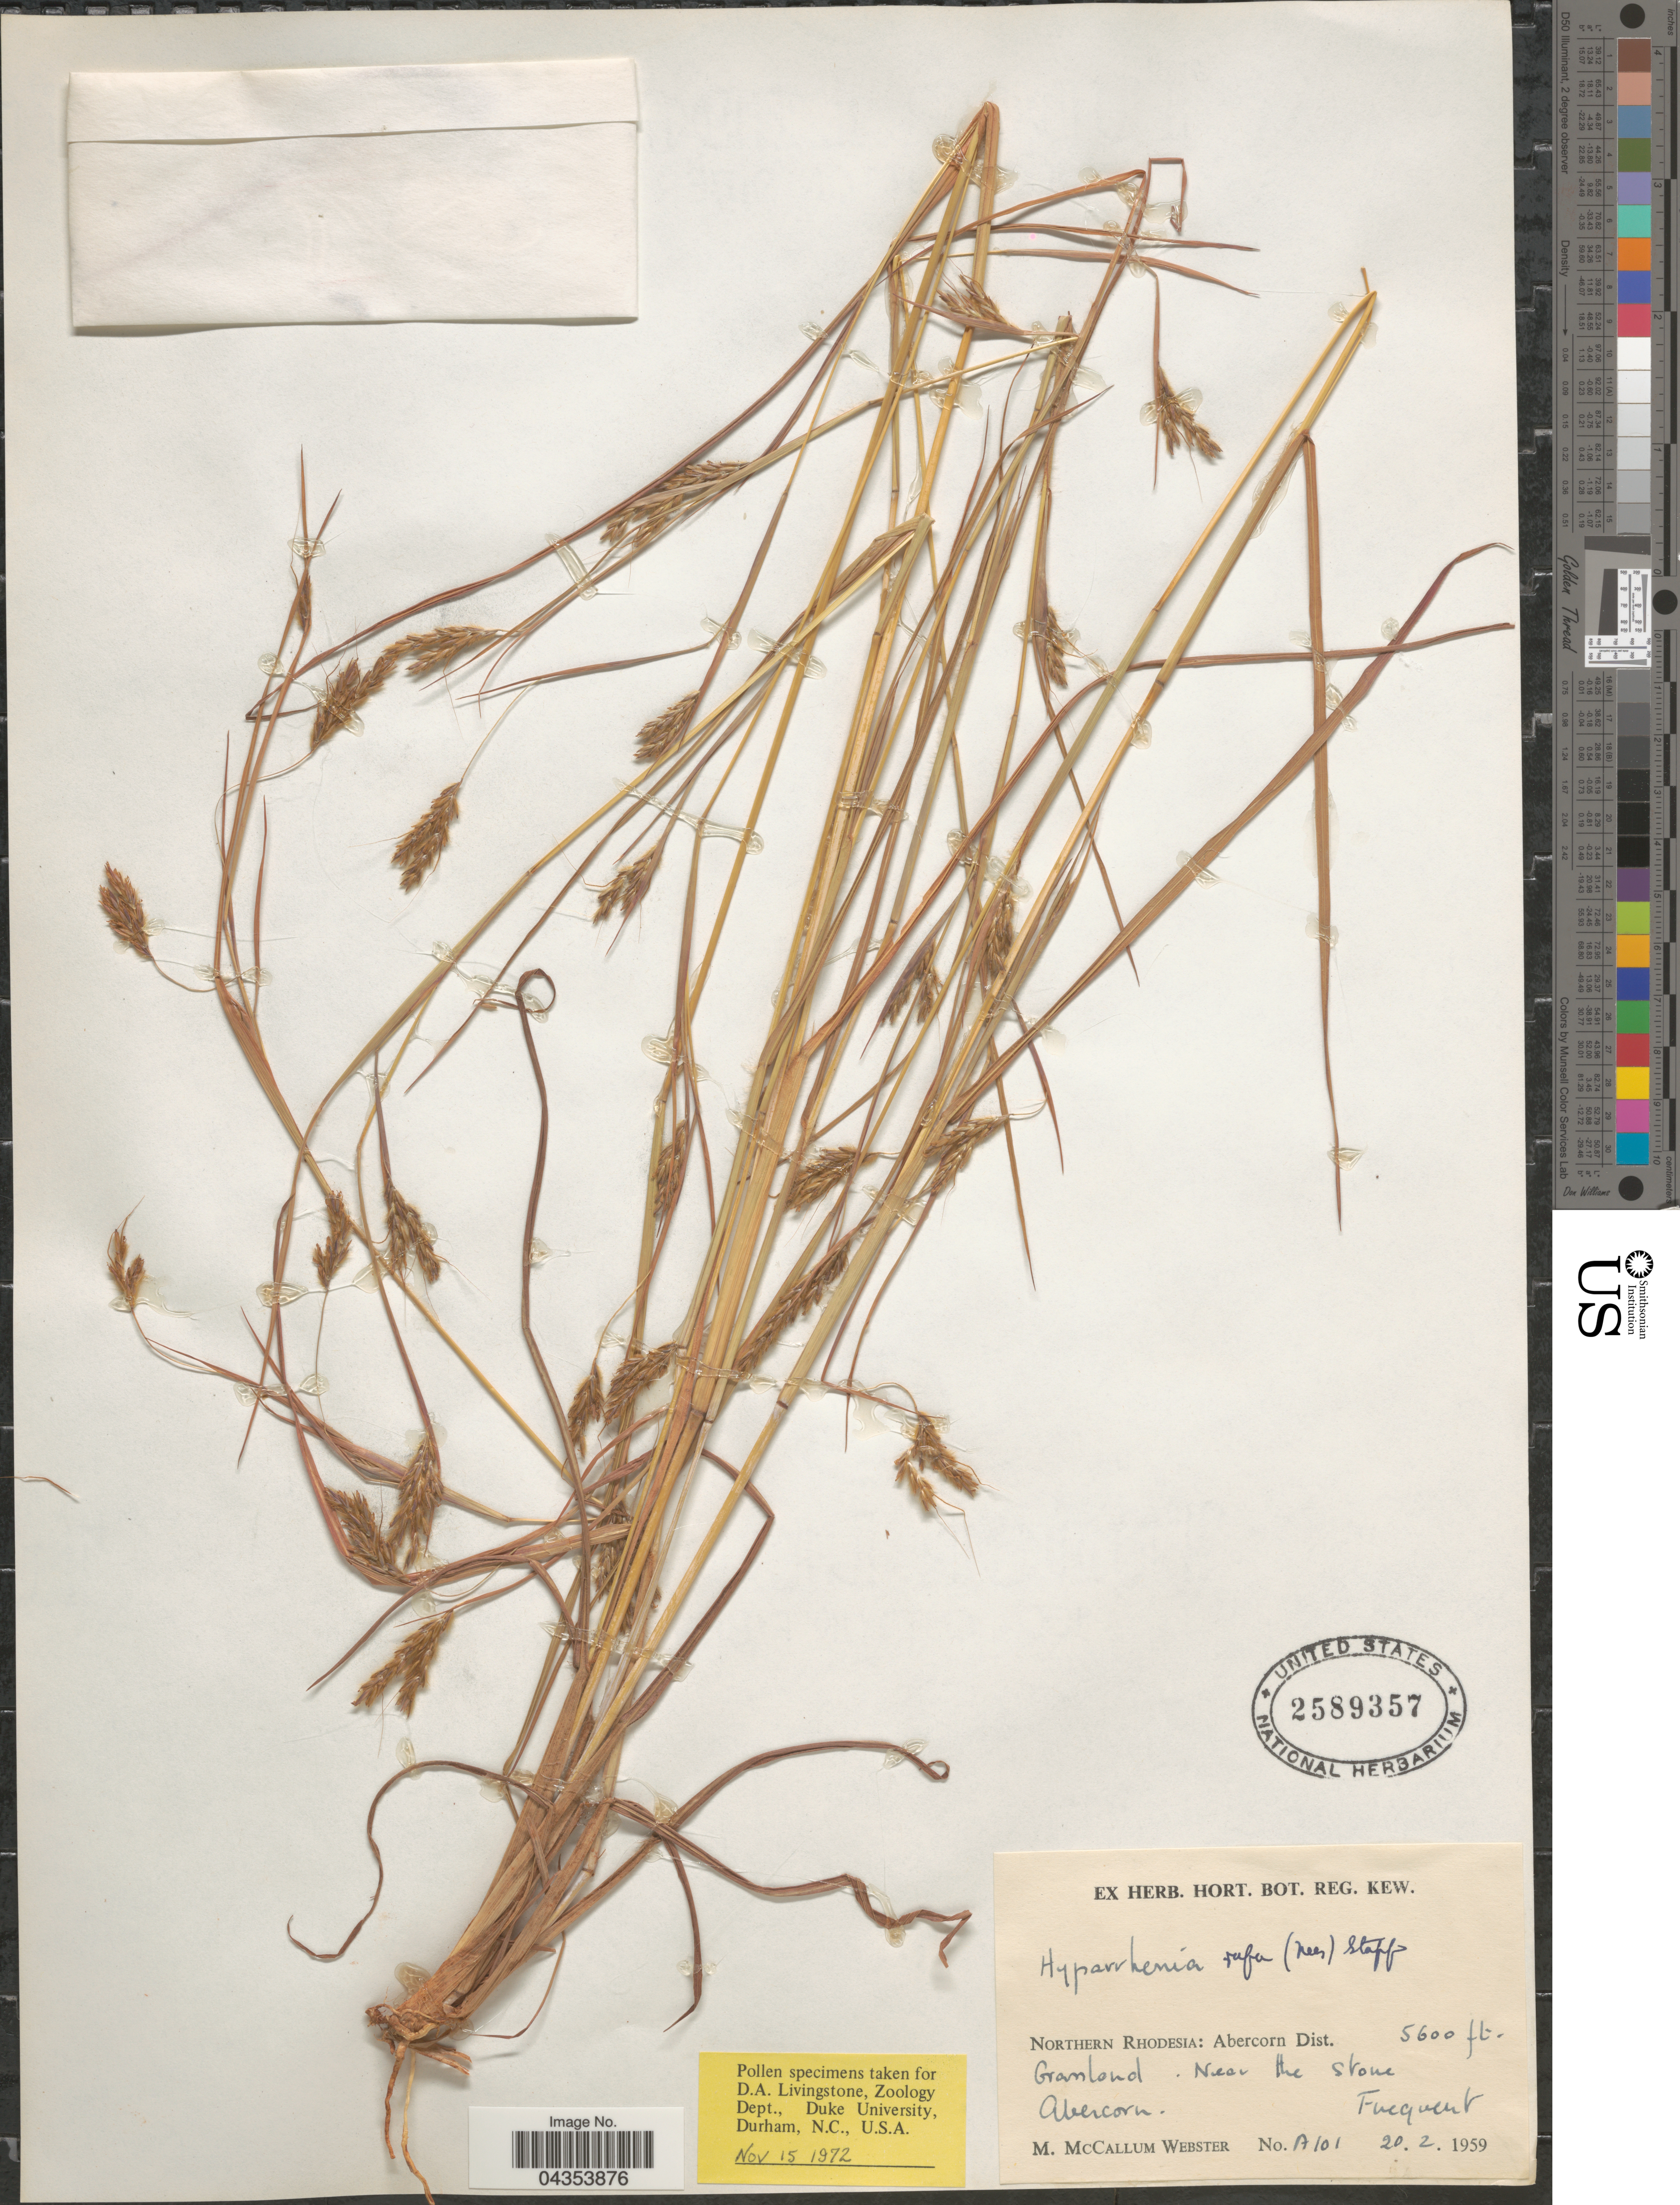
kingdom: Plantae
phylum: Tracheophyta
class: Liliopsida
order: Poales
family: Poaceae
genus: Hyparrhenia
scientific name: Hyparrhenia rufa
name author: (Nees) Stapf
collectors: M. Webster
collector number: A101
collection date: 1959-02-20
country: Zambia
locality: Northern Rhodesia: Abercorn Dist. Near the stone Abercorn.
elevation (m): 1707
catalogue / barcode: US 2589357